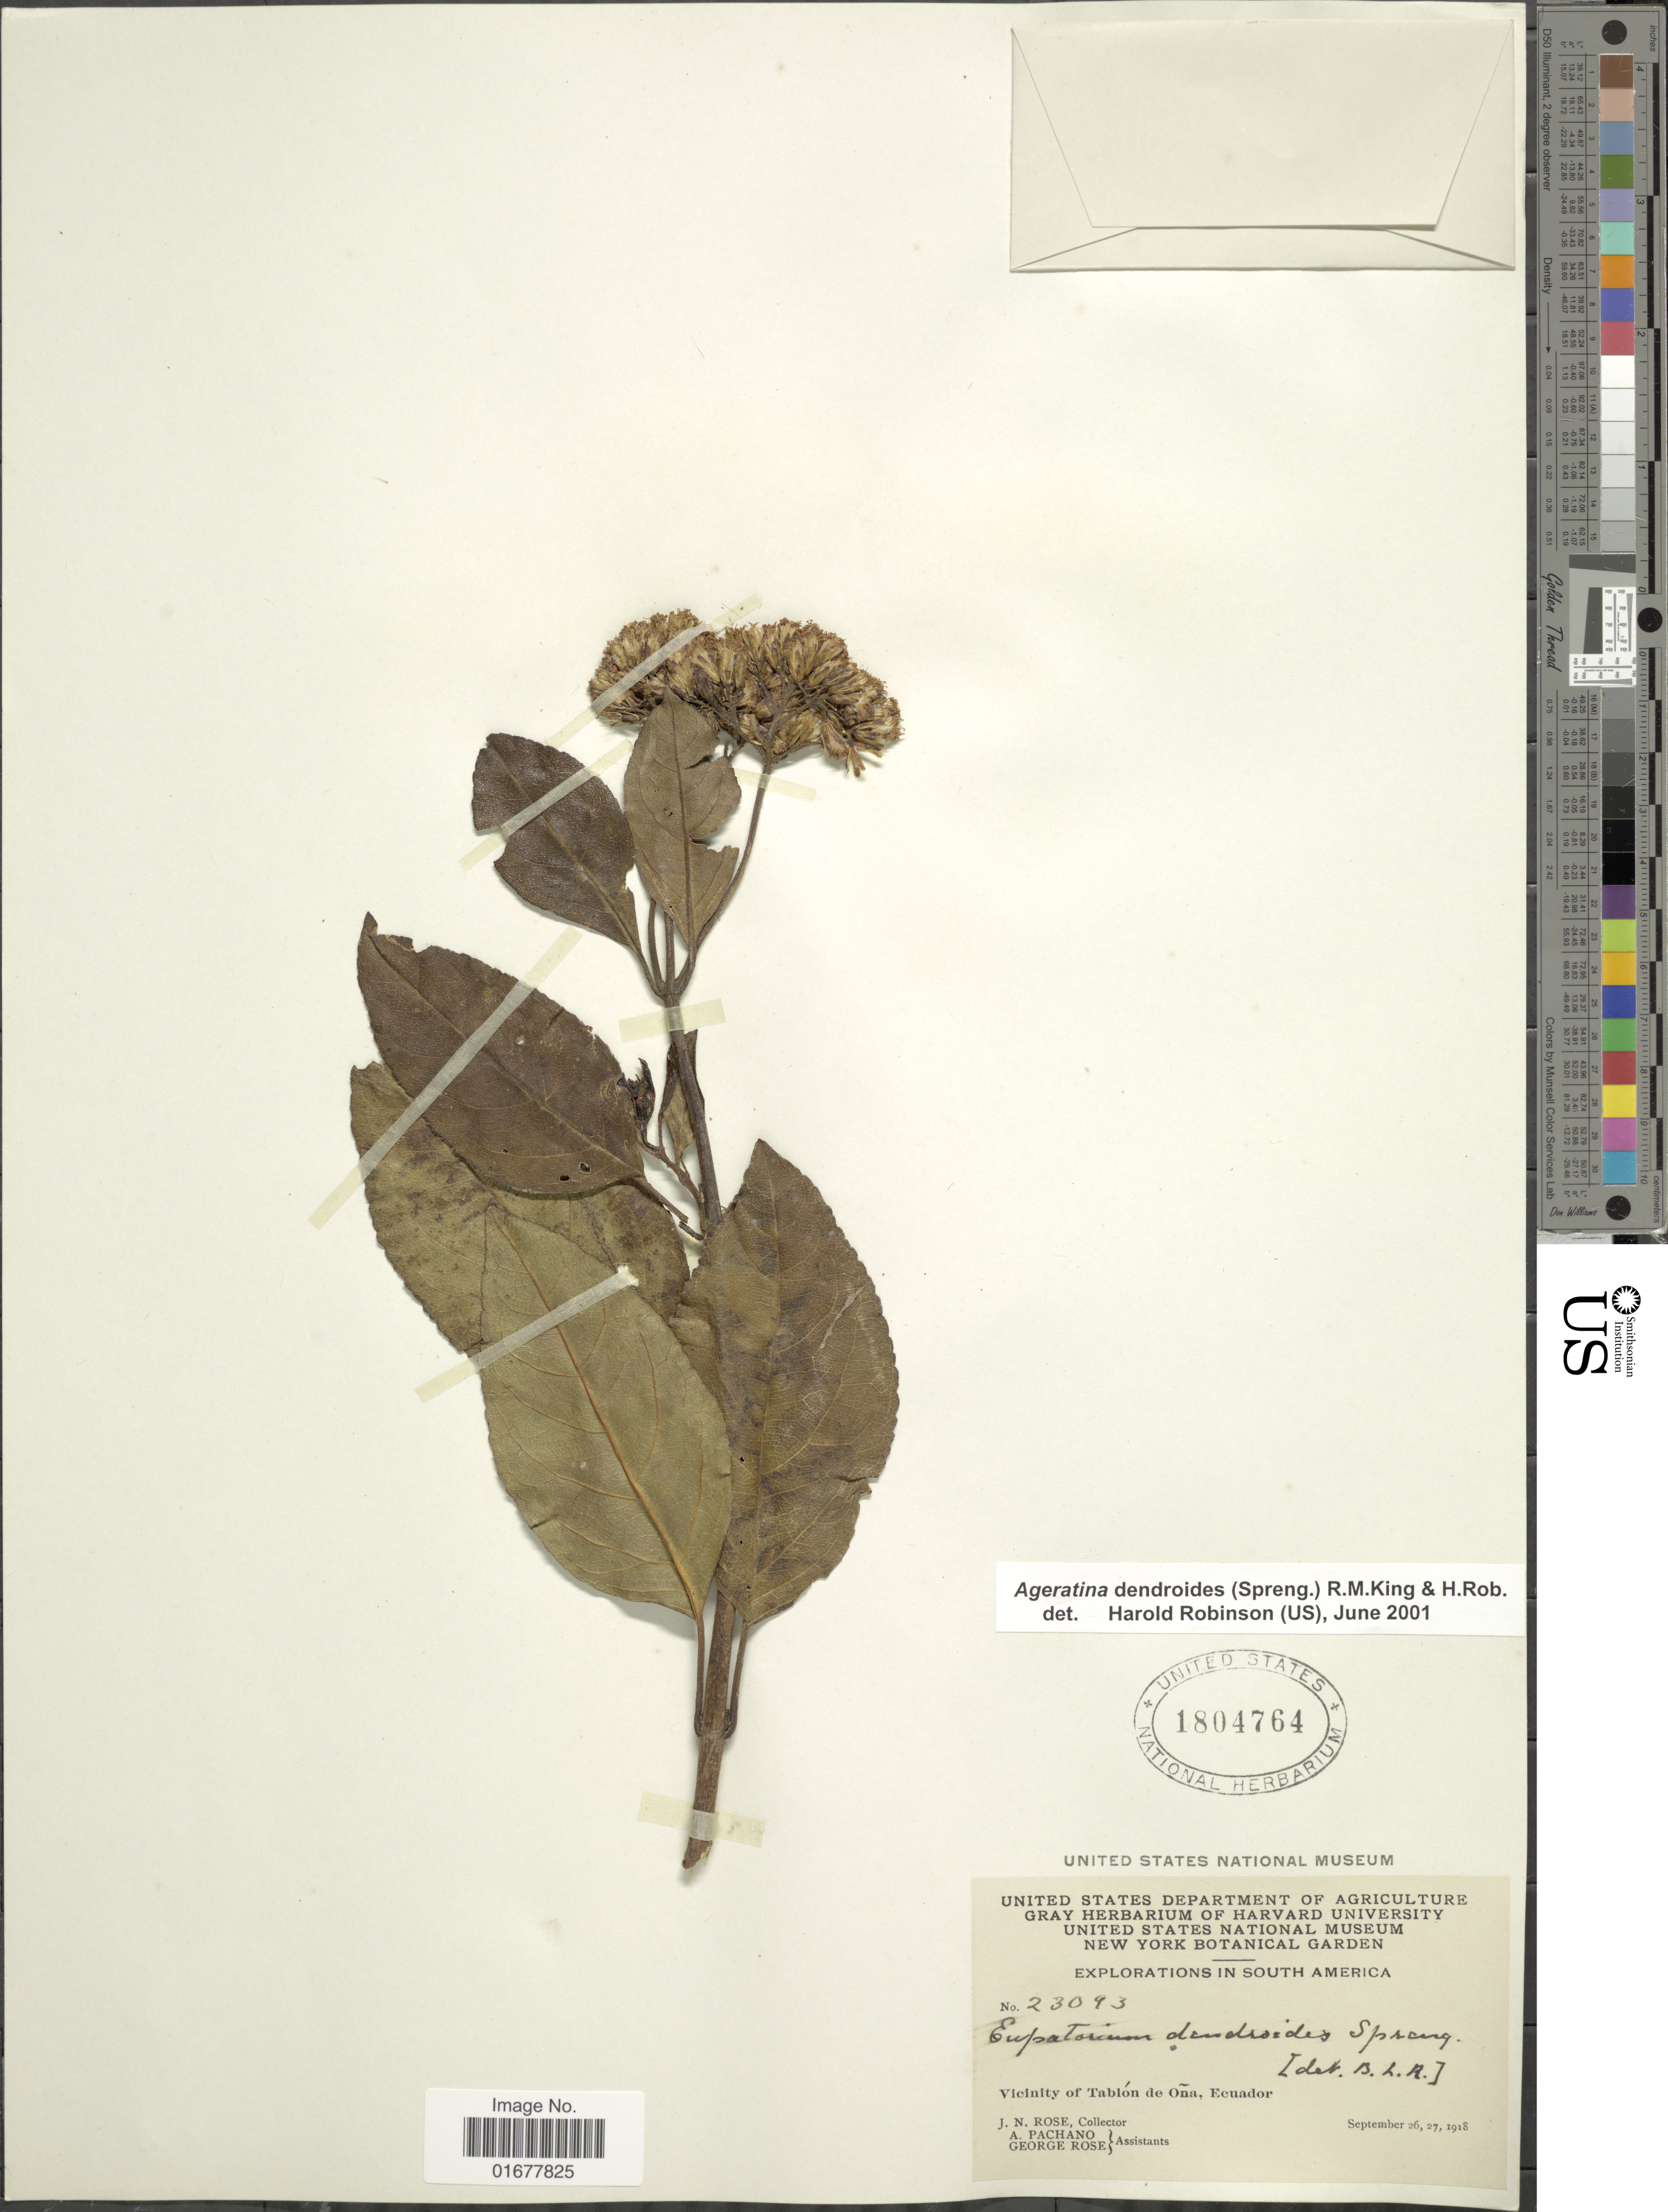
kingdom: Plantae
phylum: Tracheophyta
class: Magnoliopsida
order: Asterales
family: Asteraceae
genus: Ageratina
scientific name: Ageratina dendroides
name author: (Spreng.) R.M. King & H. Rob.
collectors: J. N. Rose, A. Pachano & G. Rose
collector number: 23093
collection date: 1918-09-26/1918-09-27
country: Ecuador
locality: Vicinity of Tablon de Ona, Ecuador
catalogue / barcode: US 1804764